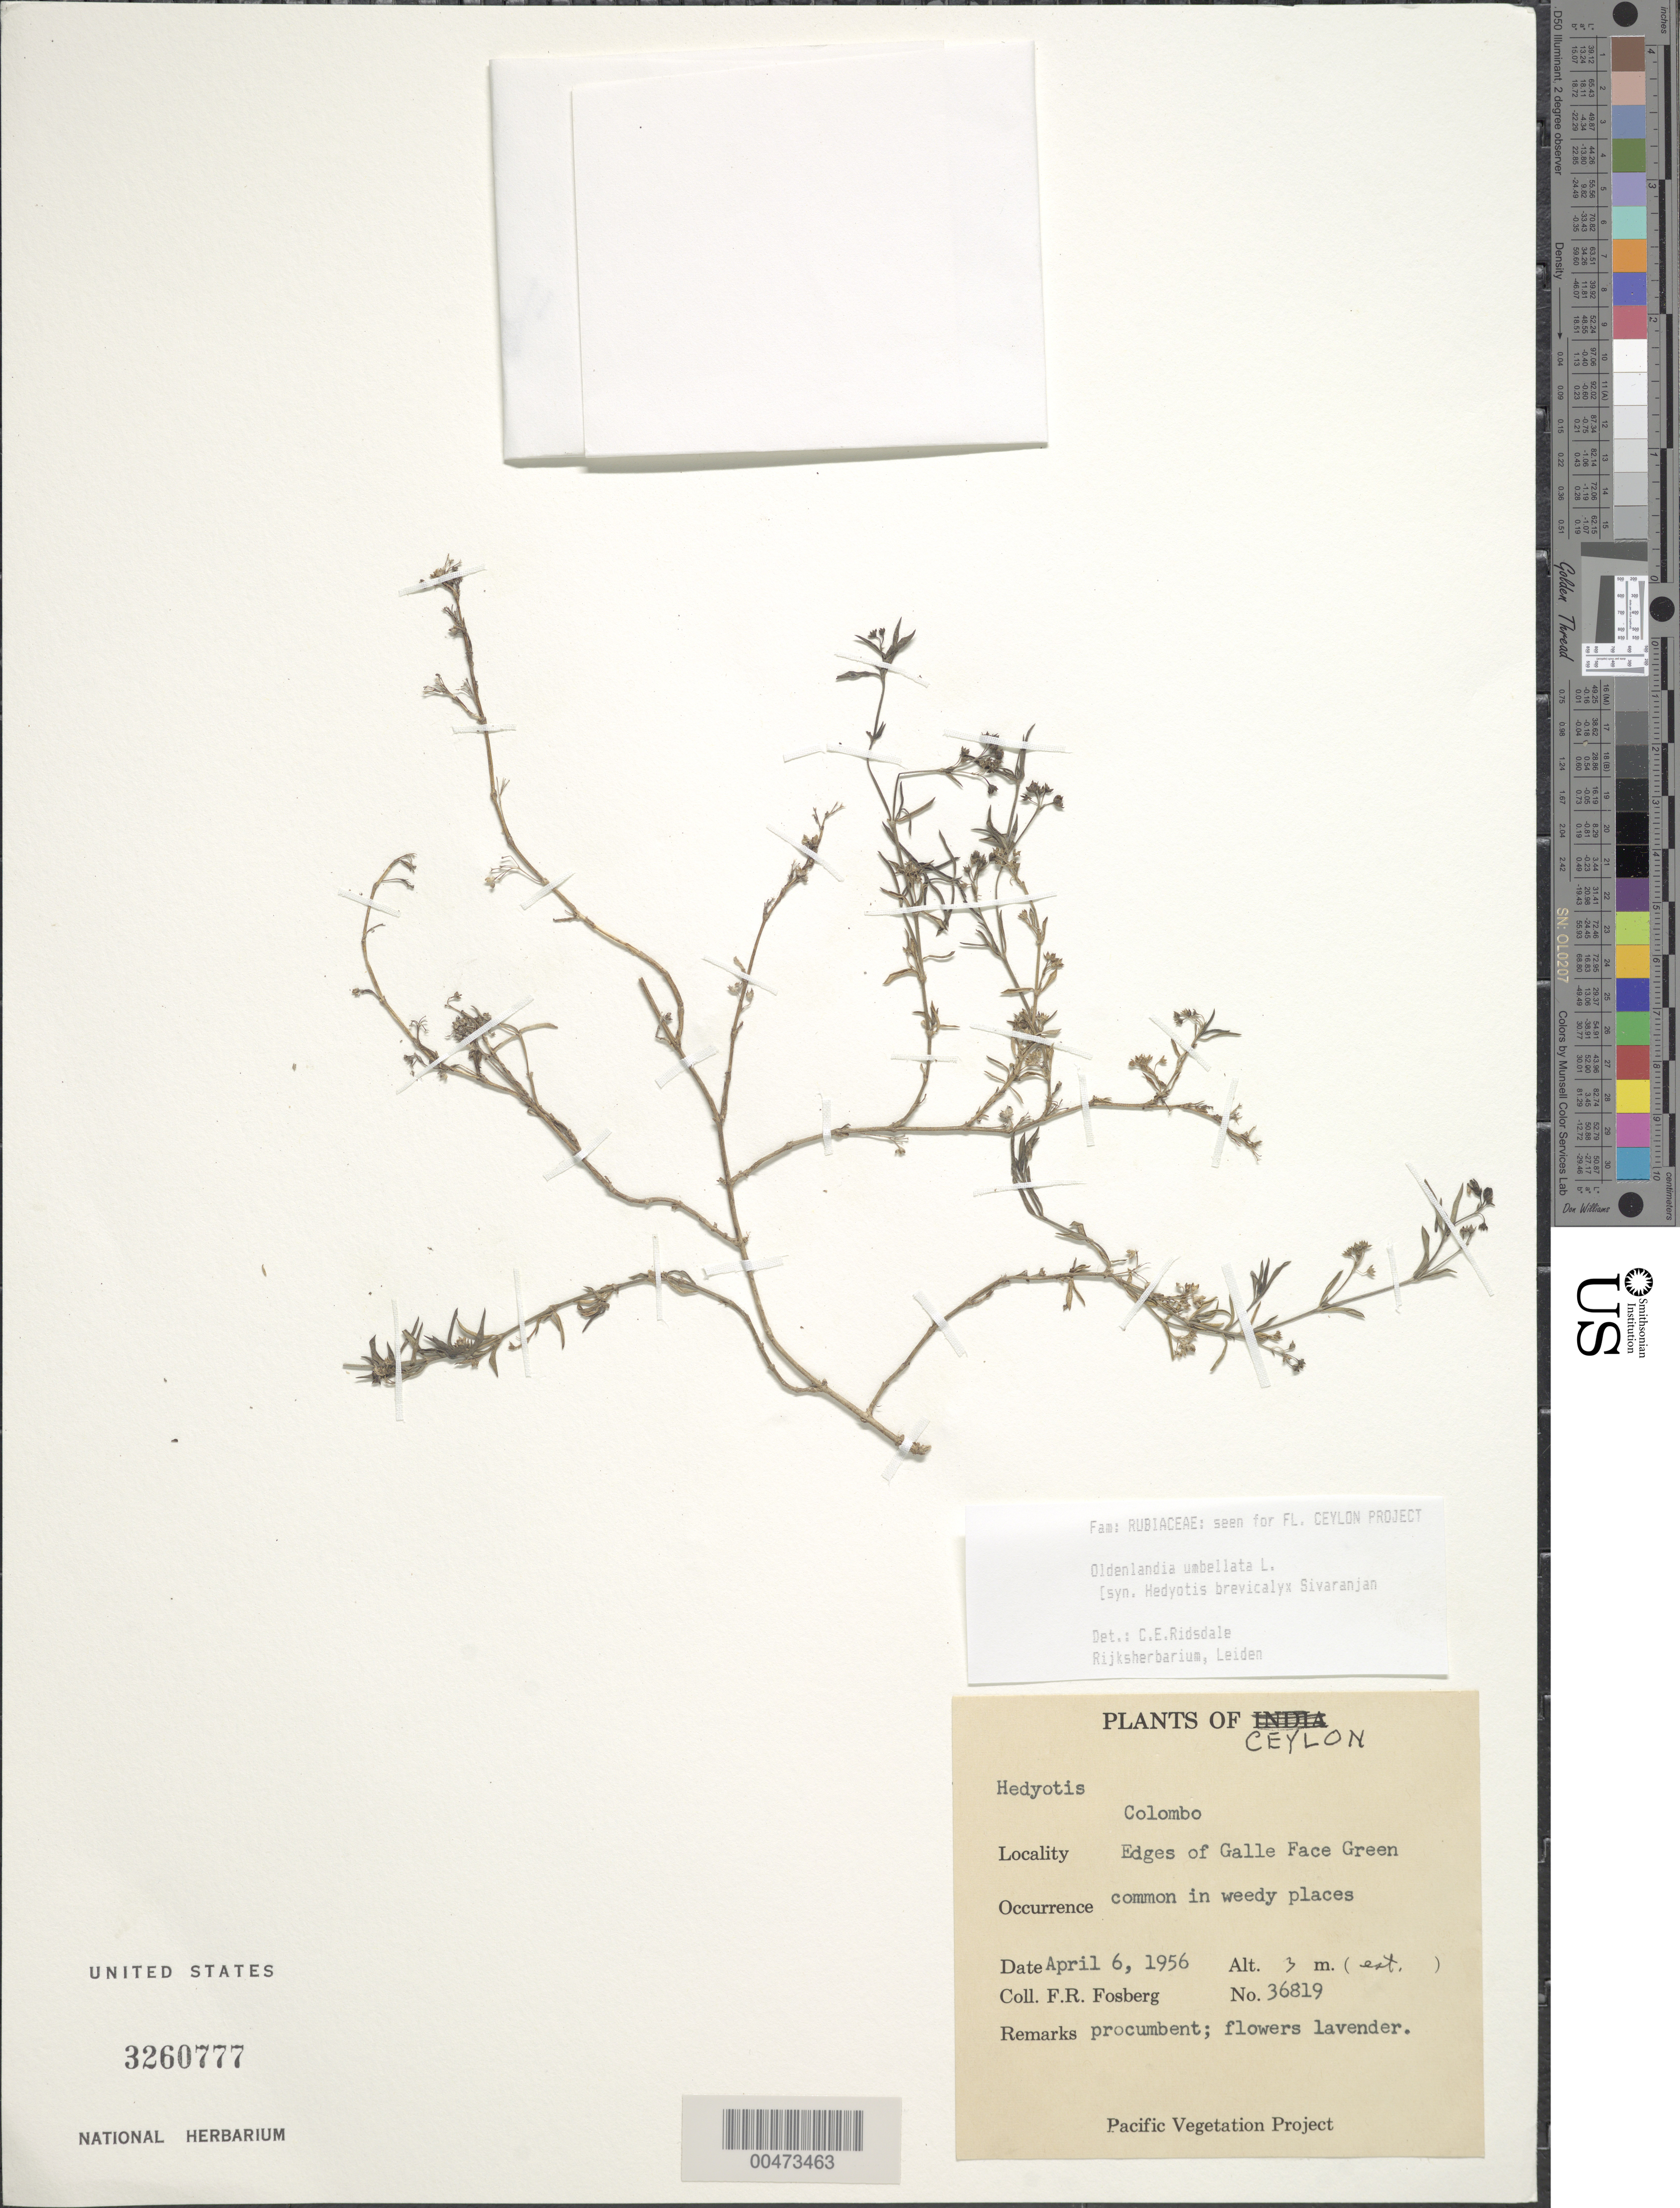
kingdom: Plantae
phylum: Tracheophyta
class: Magnoliopsida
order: Gentianales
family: Rubiaceae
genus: Oldenlandia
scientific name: Oldenlandia umbellata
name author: L.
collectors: F. R. Fosberg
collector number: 36819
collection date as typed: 06 Apr 1956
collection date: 1956-04-06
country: Sri Lanka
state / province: Western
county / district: Colombo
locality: Colombo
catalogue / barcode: US 3260777